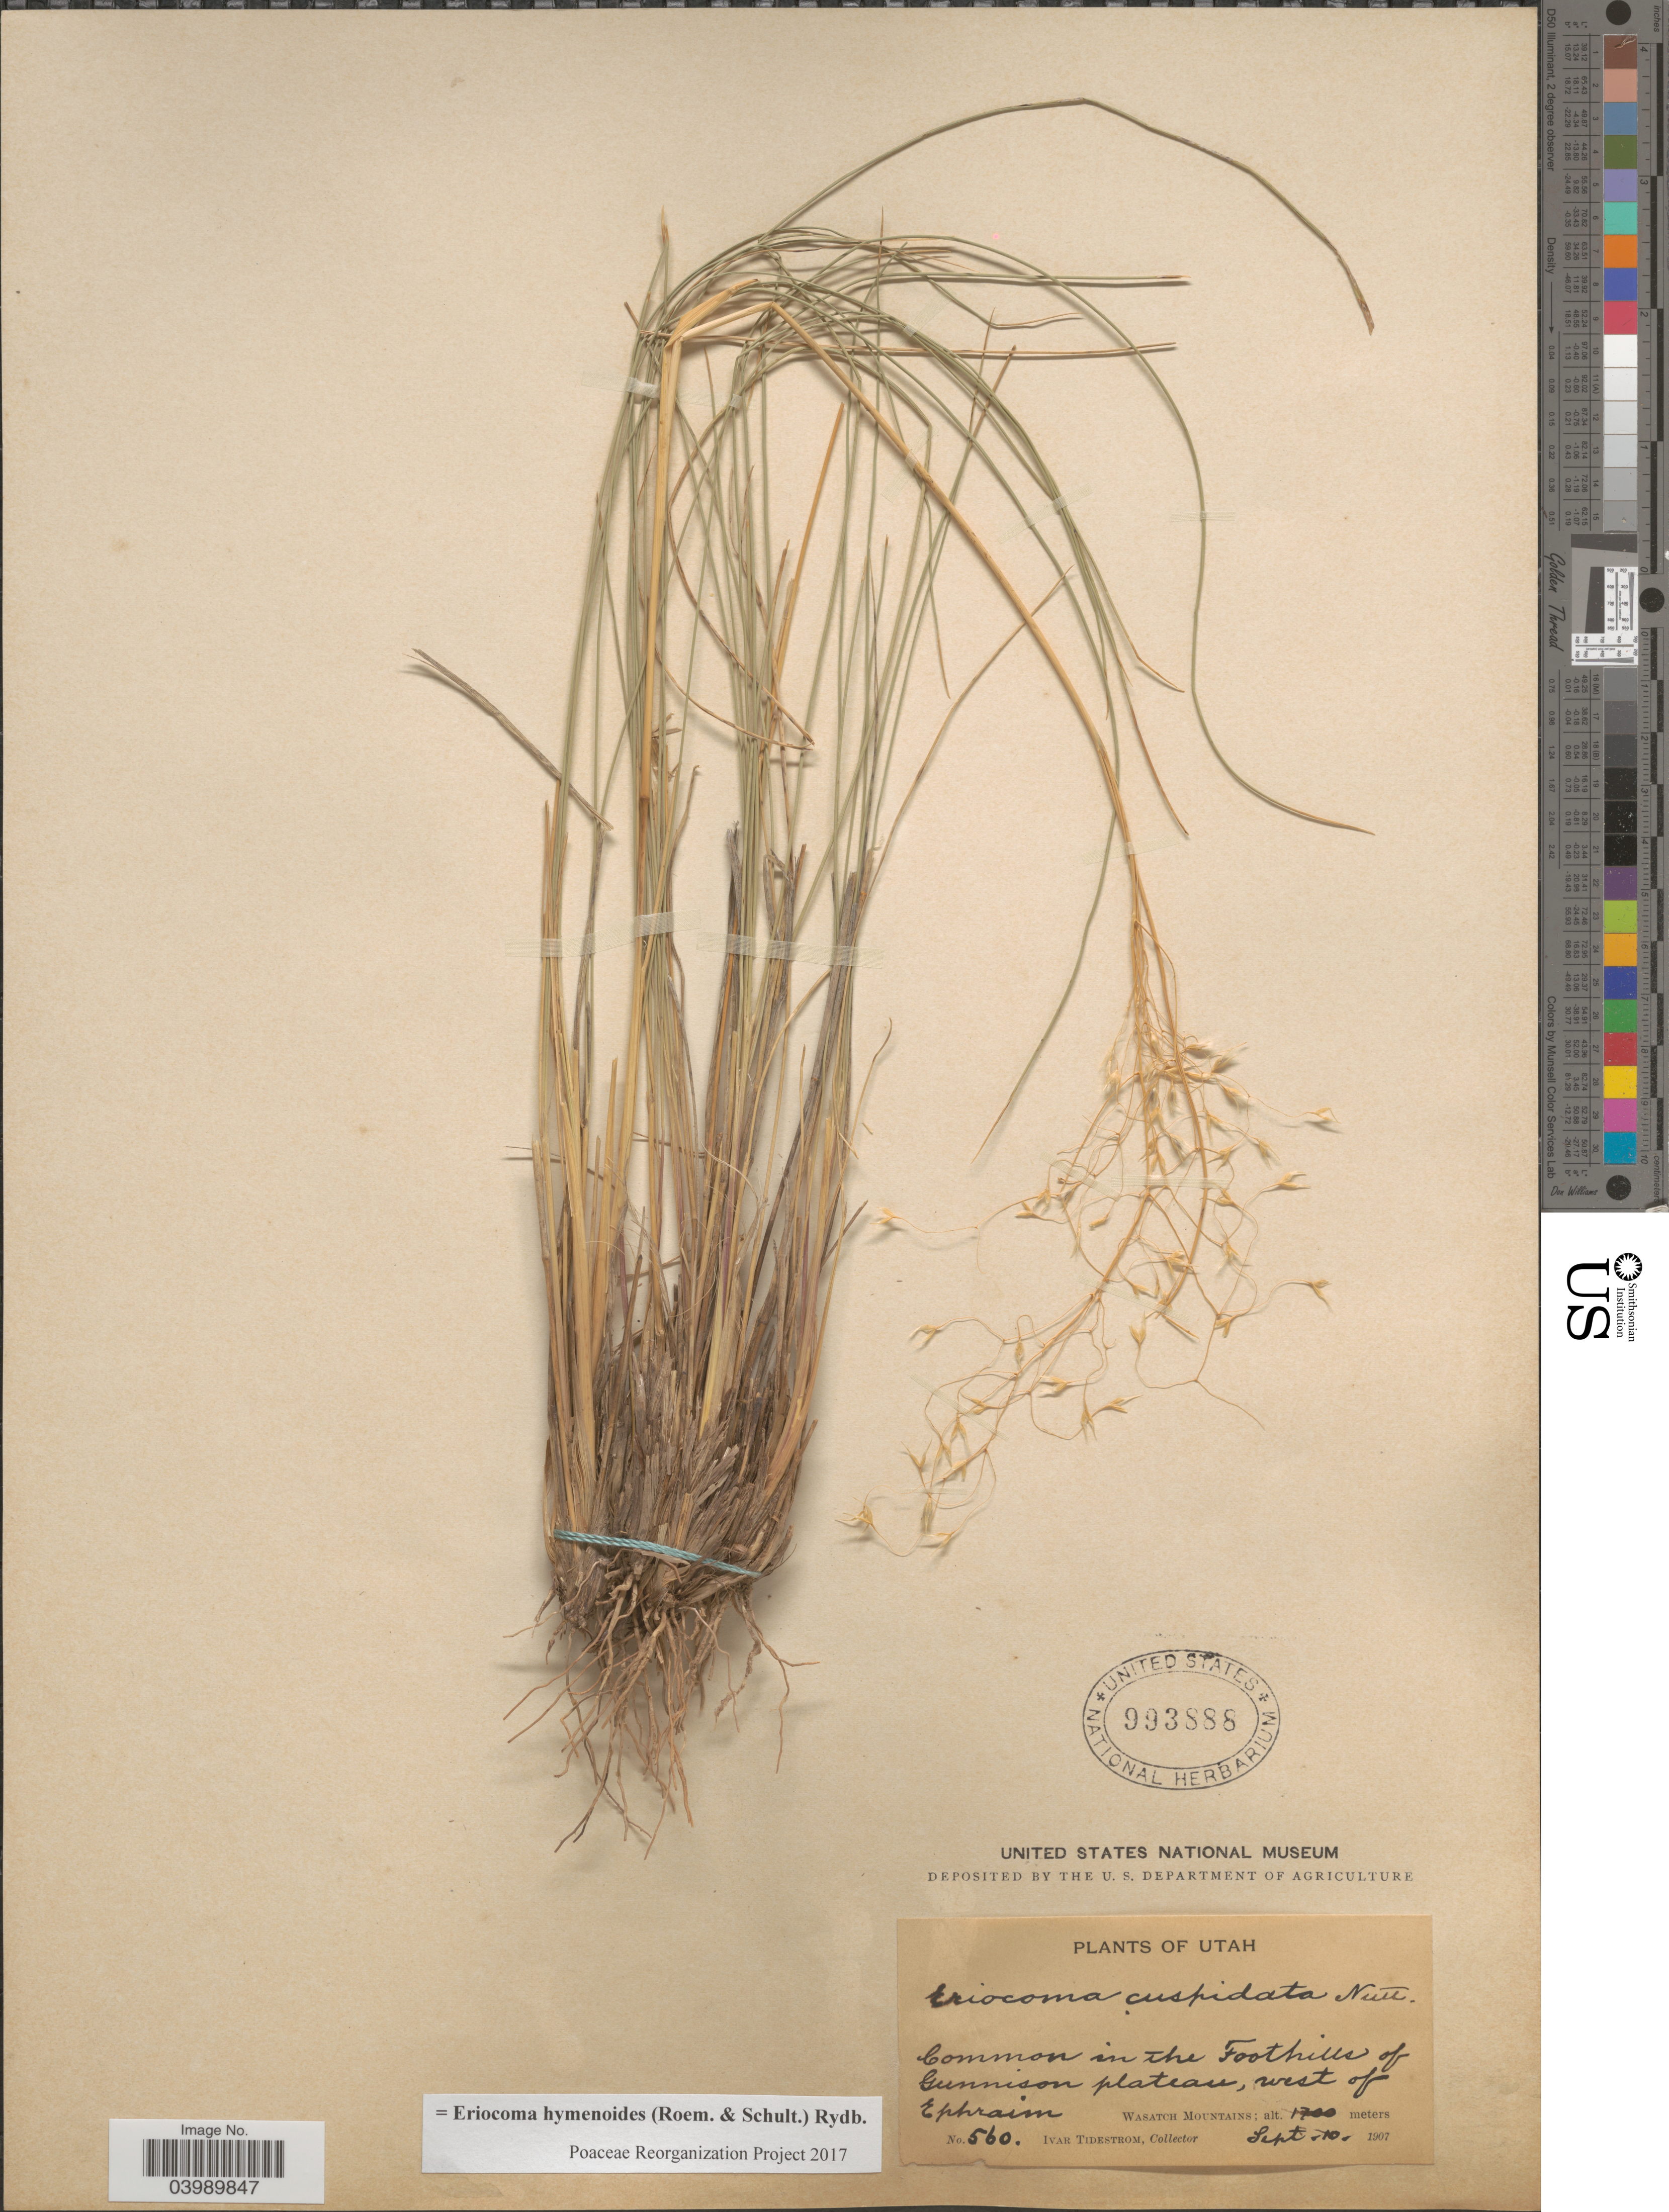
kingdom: Plantae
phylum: Tracheophyta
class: Liliopsida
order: Poales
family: Poaceae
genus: Eriocoma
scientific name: Eriocoma hymenoides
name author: (Roem. & Schult.) Rydb.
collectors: I. F. Tidestrom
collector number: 560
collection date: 1907-09-10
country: United States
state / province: Utah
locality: Common in the Foothills of Gunnison plateau, west of Ephraim. Wasatch Mountains.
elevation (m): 1700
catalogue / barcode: US 993888